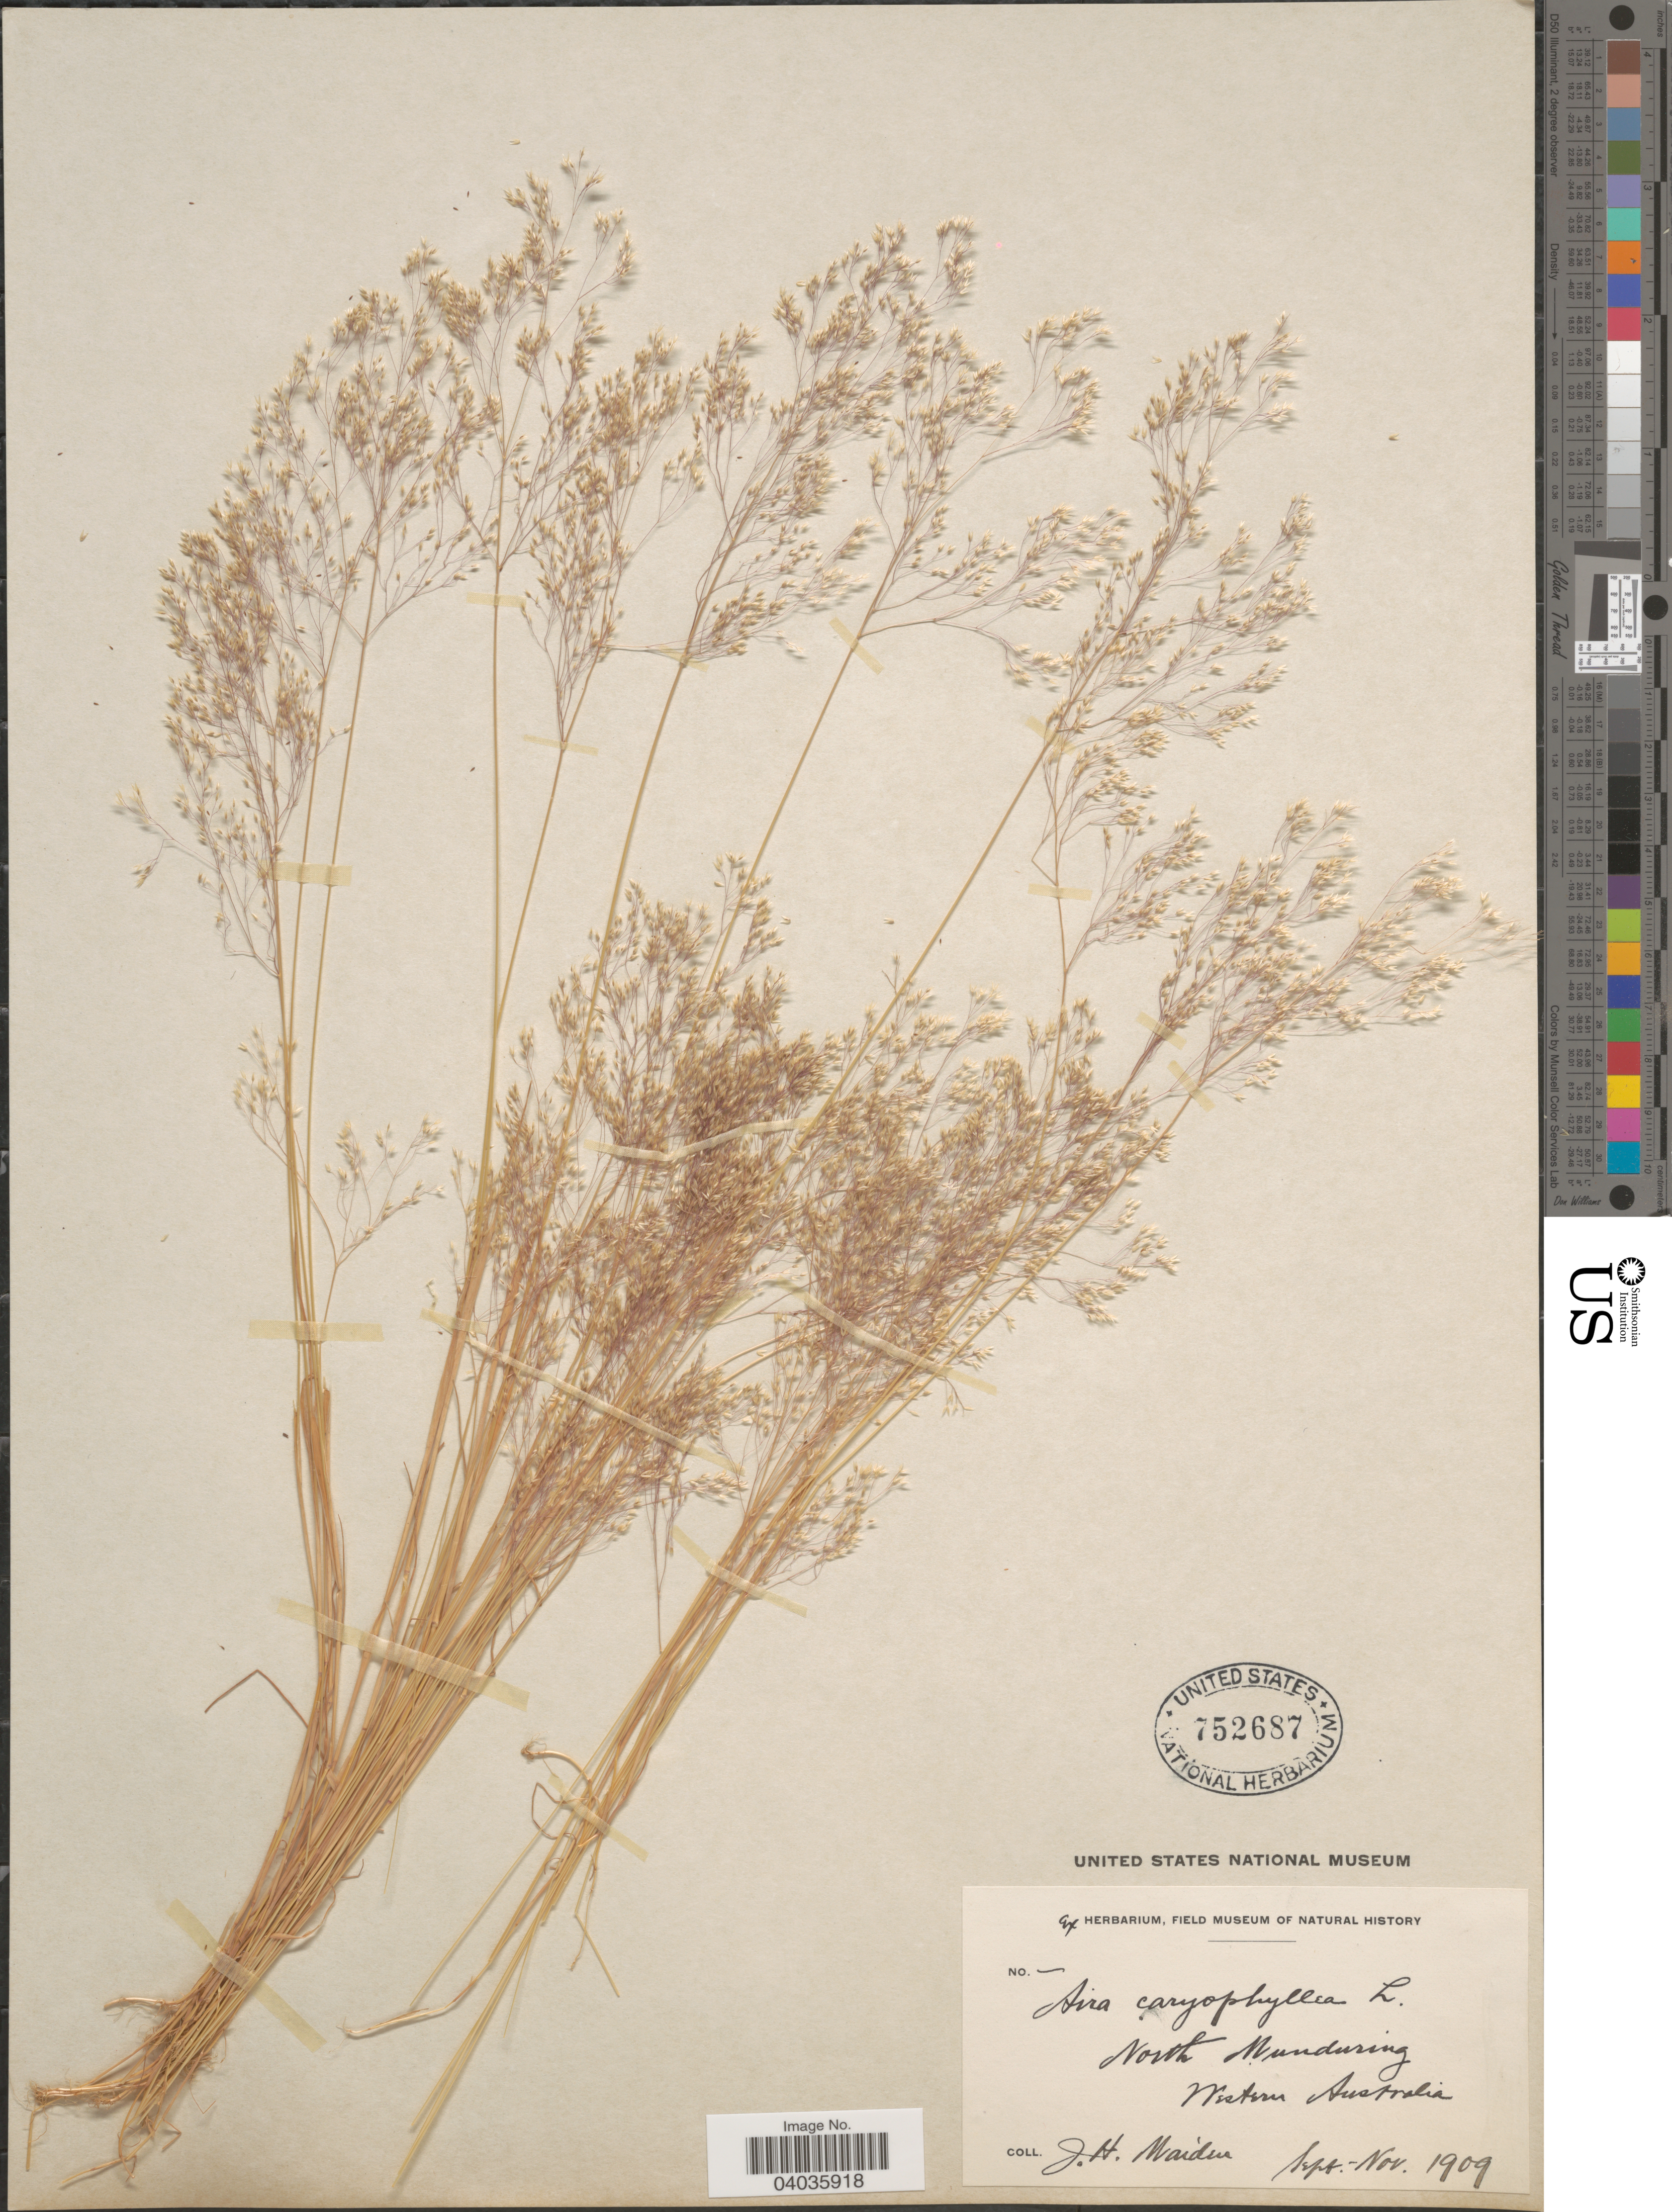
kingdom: Plantae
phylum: Tracheophyta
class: Liliopsida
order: Poales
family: Poaceae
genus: Aira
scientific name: Aira caryophyllea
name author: L.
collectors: J. Maiden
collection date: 1909-09/1909-11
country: Australia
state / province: Western Australia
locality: North Mundaring.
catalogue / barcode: US 752687